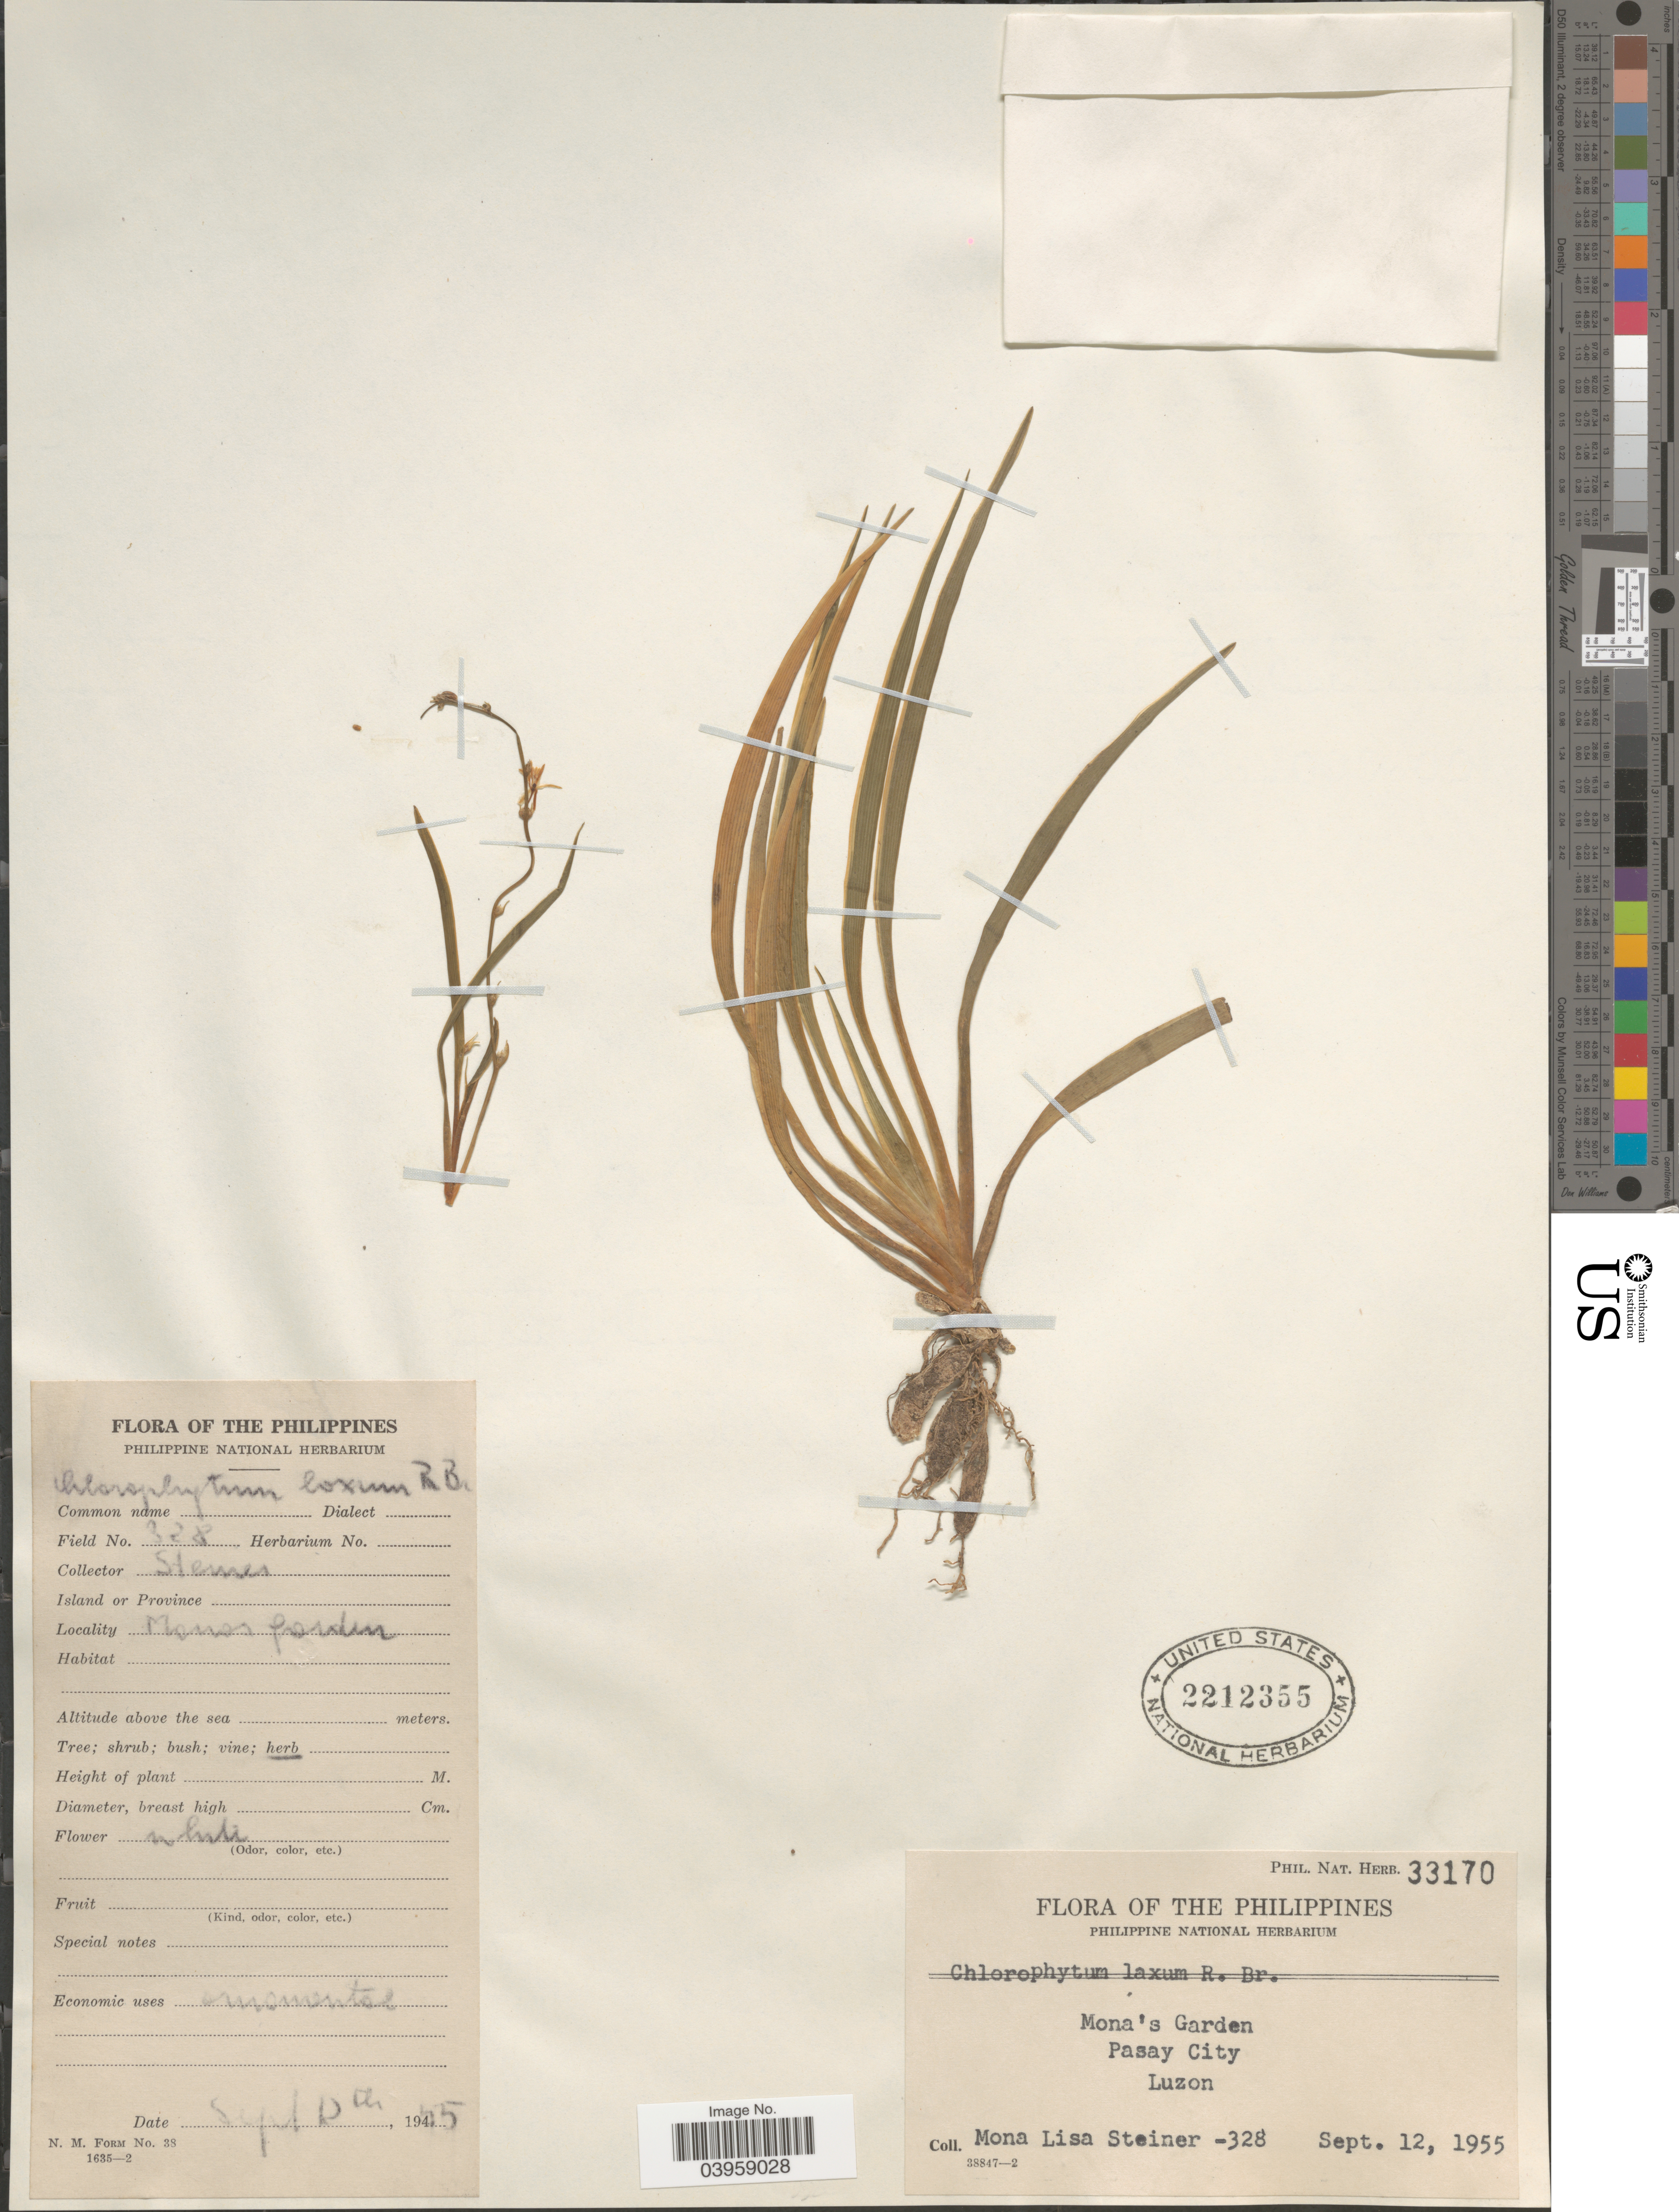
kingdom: Plantae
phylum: Tracheophyta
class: Liliopsida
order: Asparagales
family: Asparagaceae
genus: Chlorophytum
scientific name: Chlorophytum laxum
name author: R. Br.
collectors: M. Steiner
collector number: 328/Phil. Nat. Herb. 33170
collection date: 1955-09-12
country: Philippines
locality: Mona's Garden. Pasay City. Luzon.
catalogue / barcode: US 2212355